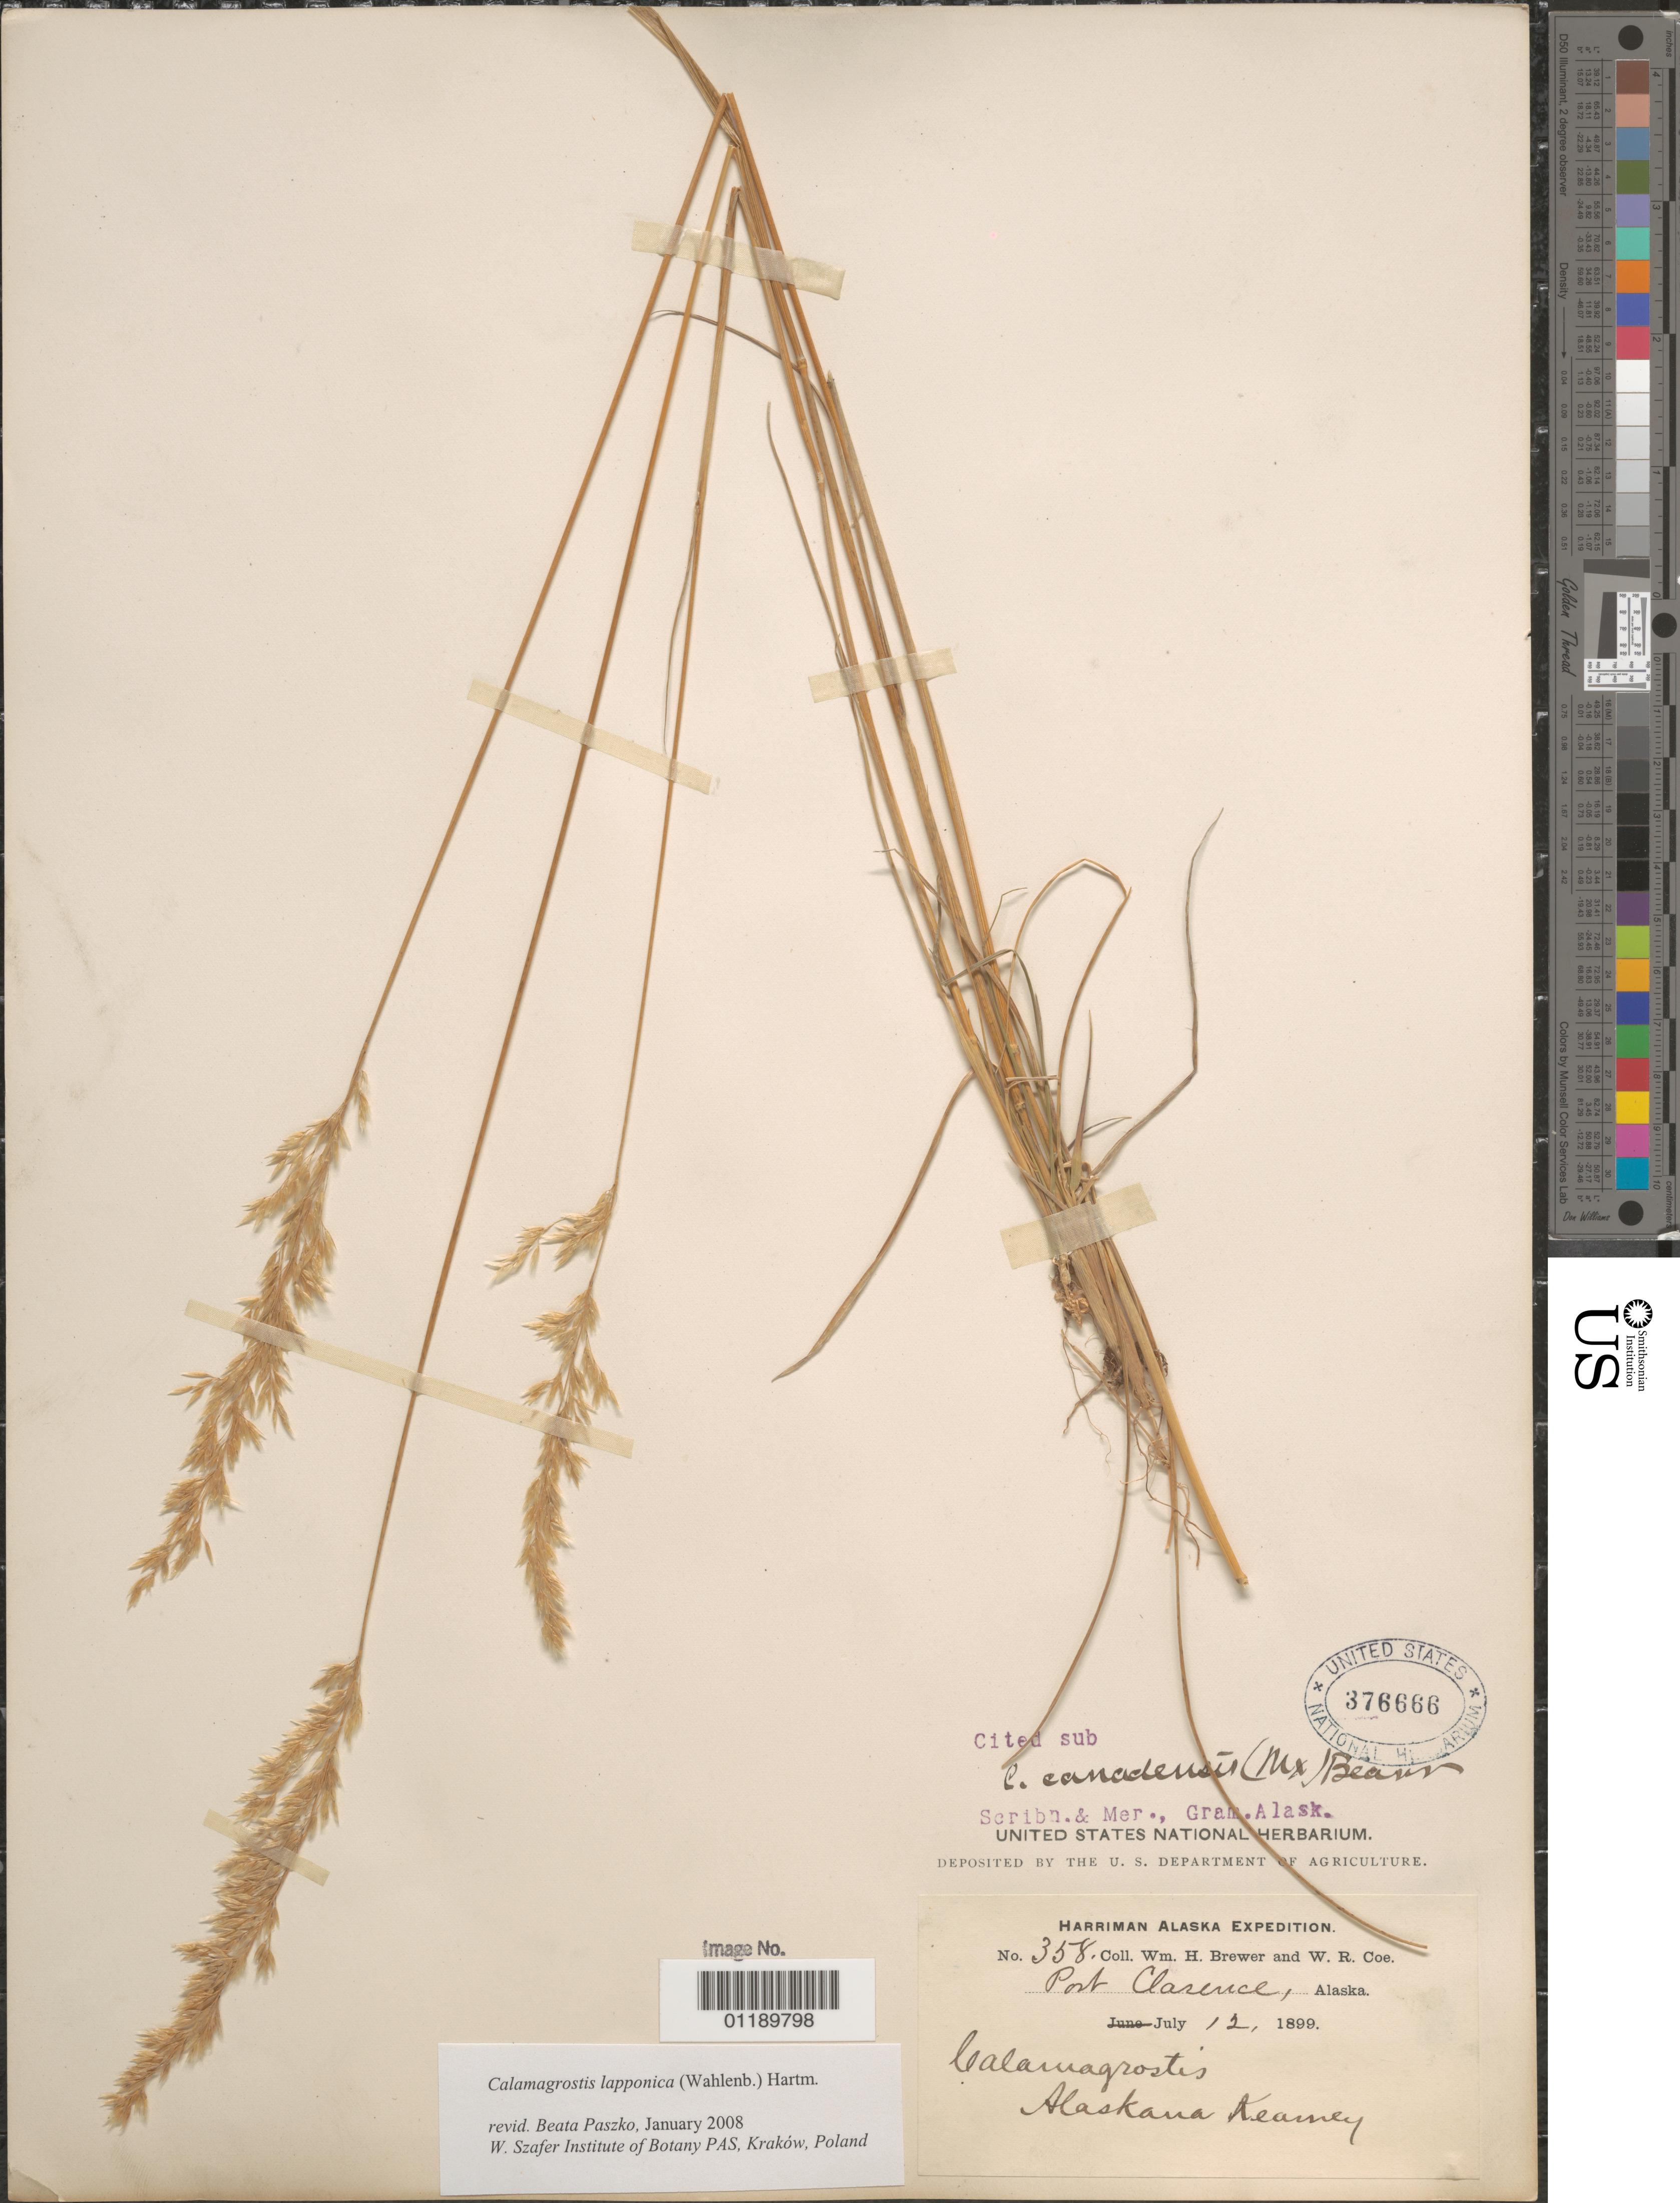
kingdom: Plantae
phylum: Tracheophyta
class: Liliopsida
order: Poales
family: Poaceae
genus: Calamagrostis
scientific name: Calamagrostis lapponica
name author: (Wahlenb.) Hartm.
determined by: Paszko, B.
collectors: W. H. Brewer & W. Coe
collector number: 358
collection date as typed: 12 Jul 1899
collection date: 1899-07-12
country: United States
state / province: Alaska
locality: Port Clarence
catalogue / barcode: US 376666